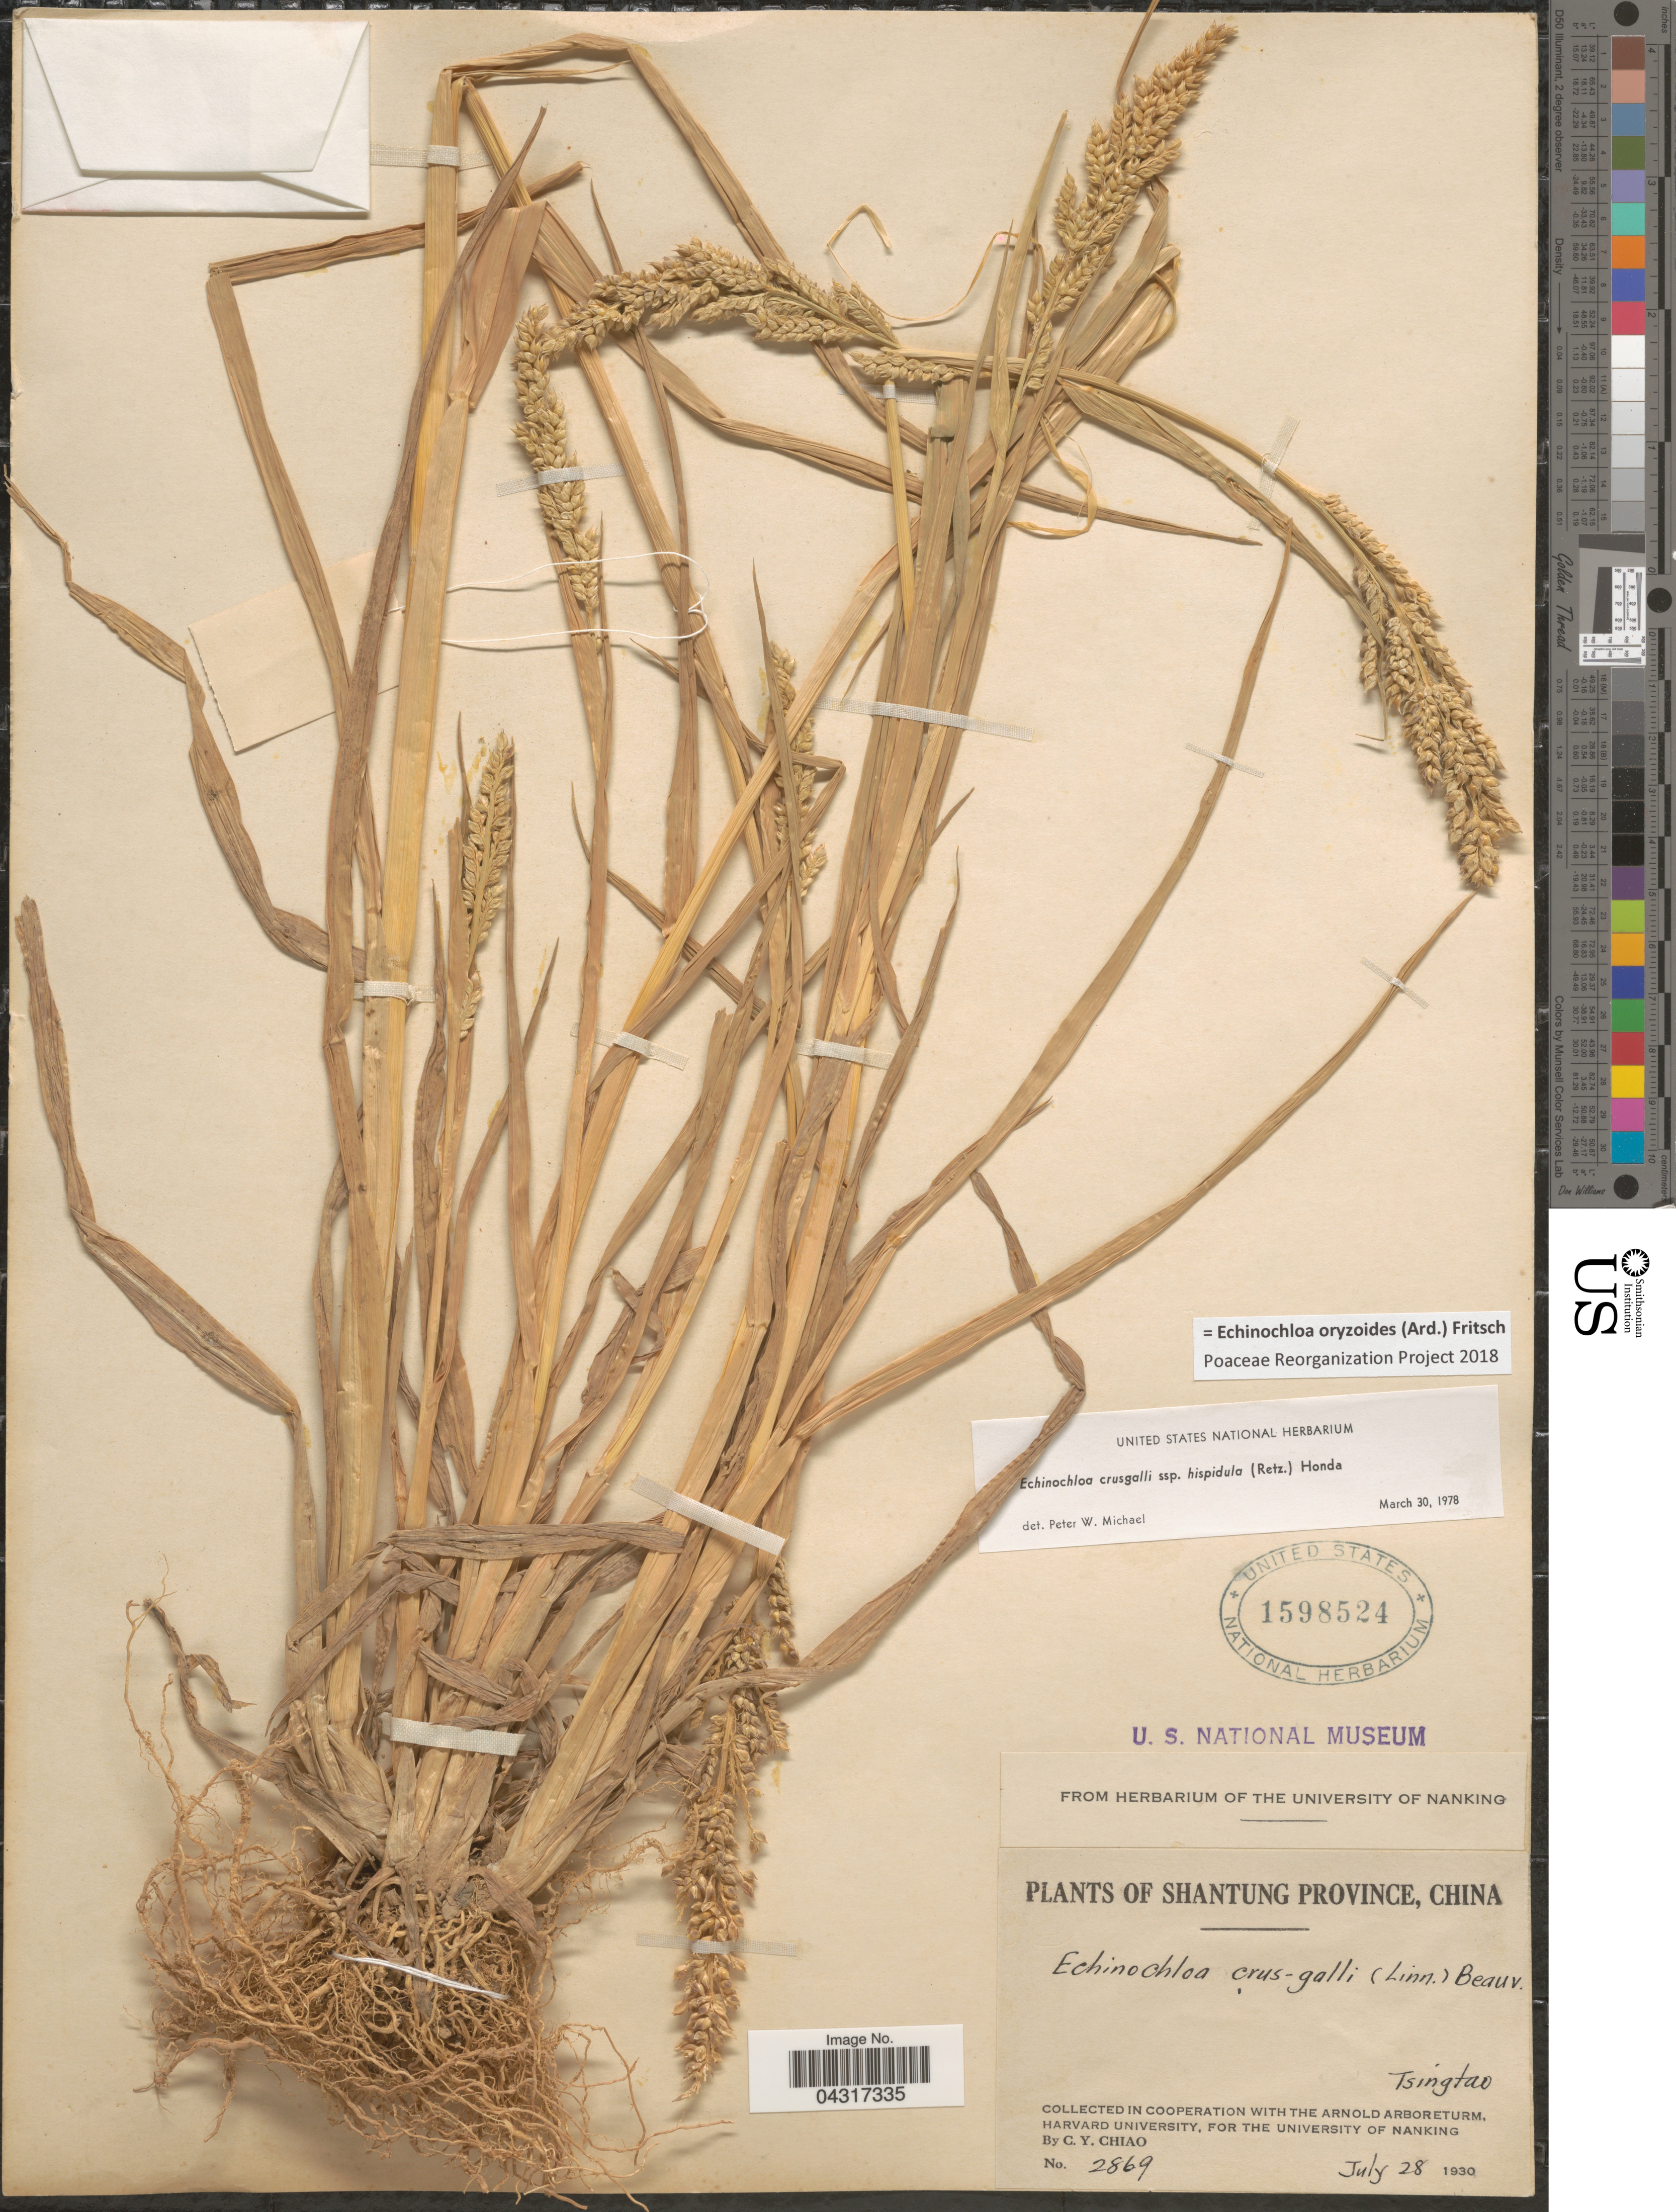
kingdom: Plantae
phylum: Tracheophyta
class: Liliopsida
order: Poales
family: Poaceae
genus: Echinochloa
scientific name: Echinochloa oryzoides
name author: (Ard.) Fritsch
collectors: C. Y. Chiao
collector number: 2869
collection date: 1930-07-28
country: China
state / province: Shandong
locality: Shantung Province. Tsingtao.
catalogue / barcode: US 1598524